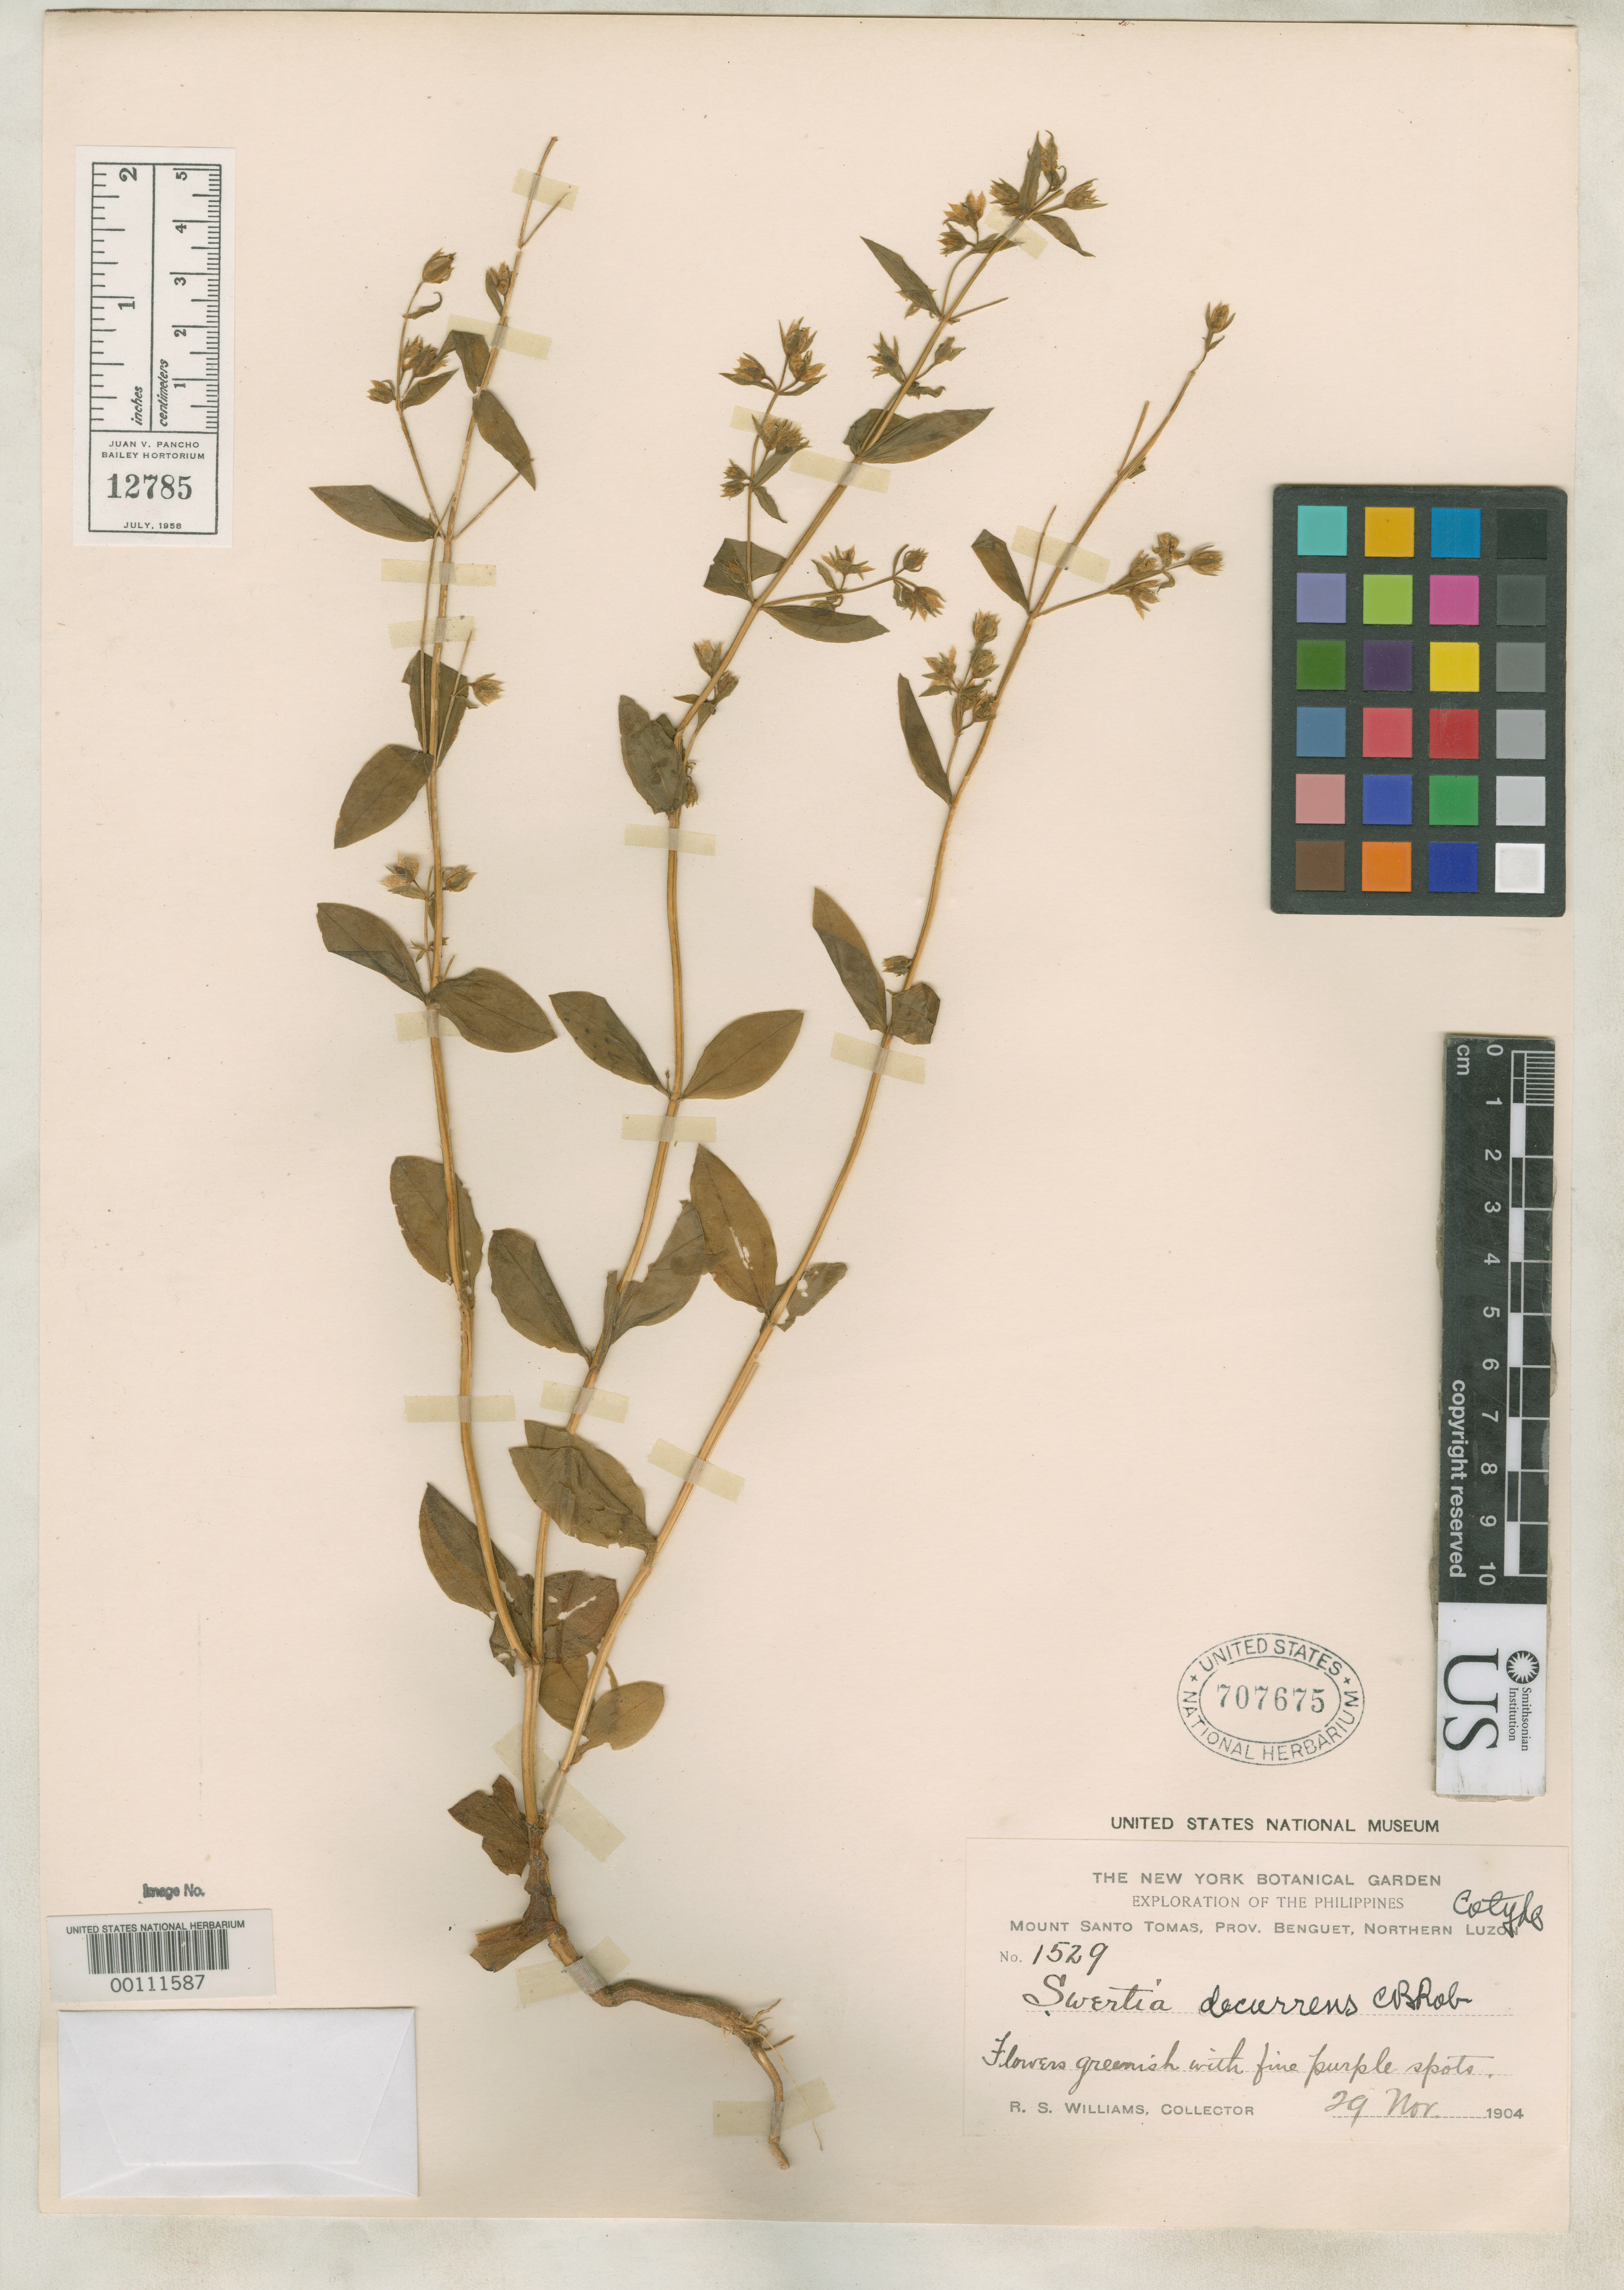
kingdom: Plantae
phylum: Tracheophyta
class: Magnoliopsida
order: Gentianales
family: Gentianaceae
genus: Swertia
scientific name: Swertia decurrens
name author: C.B. Rob.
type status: Isotype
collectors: R. S. Williams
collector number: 1529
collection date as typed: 29 Nov 1904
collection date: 1904-11-29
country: Philippines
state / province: Cordillera (Administrative Region)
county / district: Benguet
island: Luzon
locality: Mt. Santo Tomas, Tonglon.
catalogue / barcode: US 707675